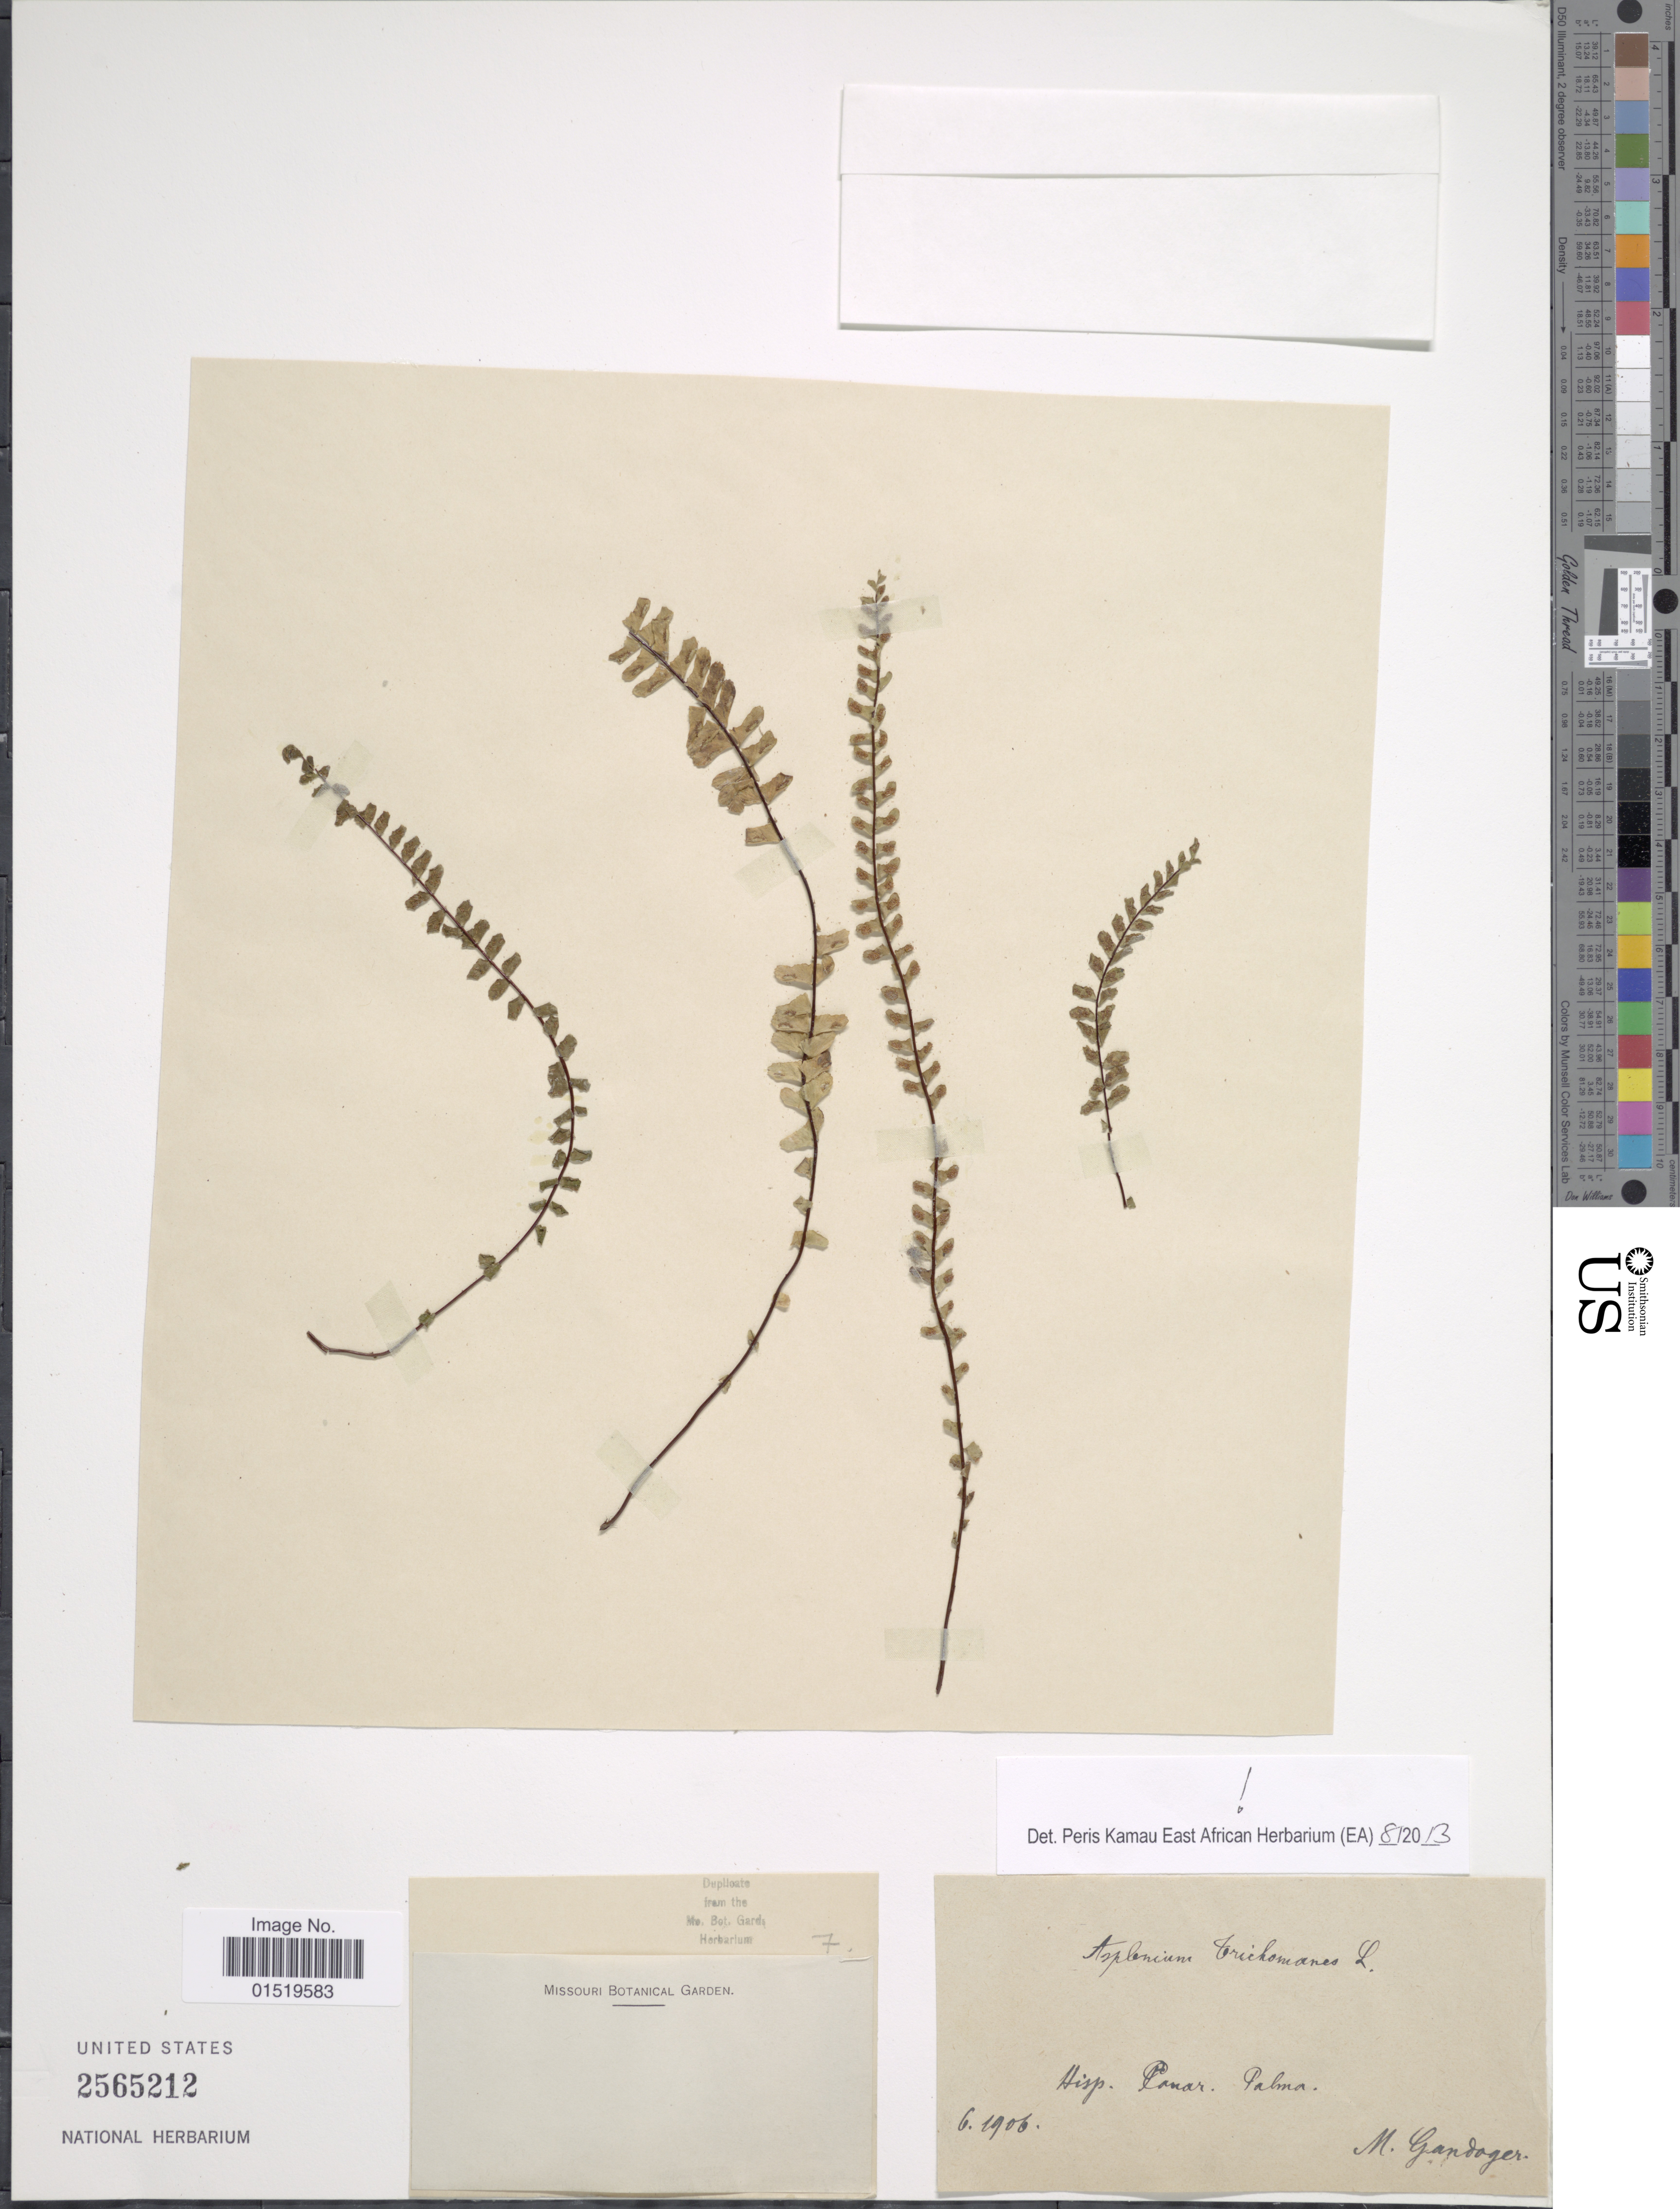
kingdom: Plantae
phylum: Tracheophyta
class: Polypodiopsida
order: Polypodiales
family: Aspleniaceae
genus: Asplenium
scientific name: Asplenium trichomanes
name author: L.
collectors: M. Gandoger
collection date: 1906-06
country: Spain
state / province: Canarias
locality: Hisp. Canar. Palma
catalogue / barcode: US 2565212